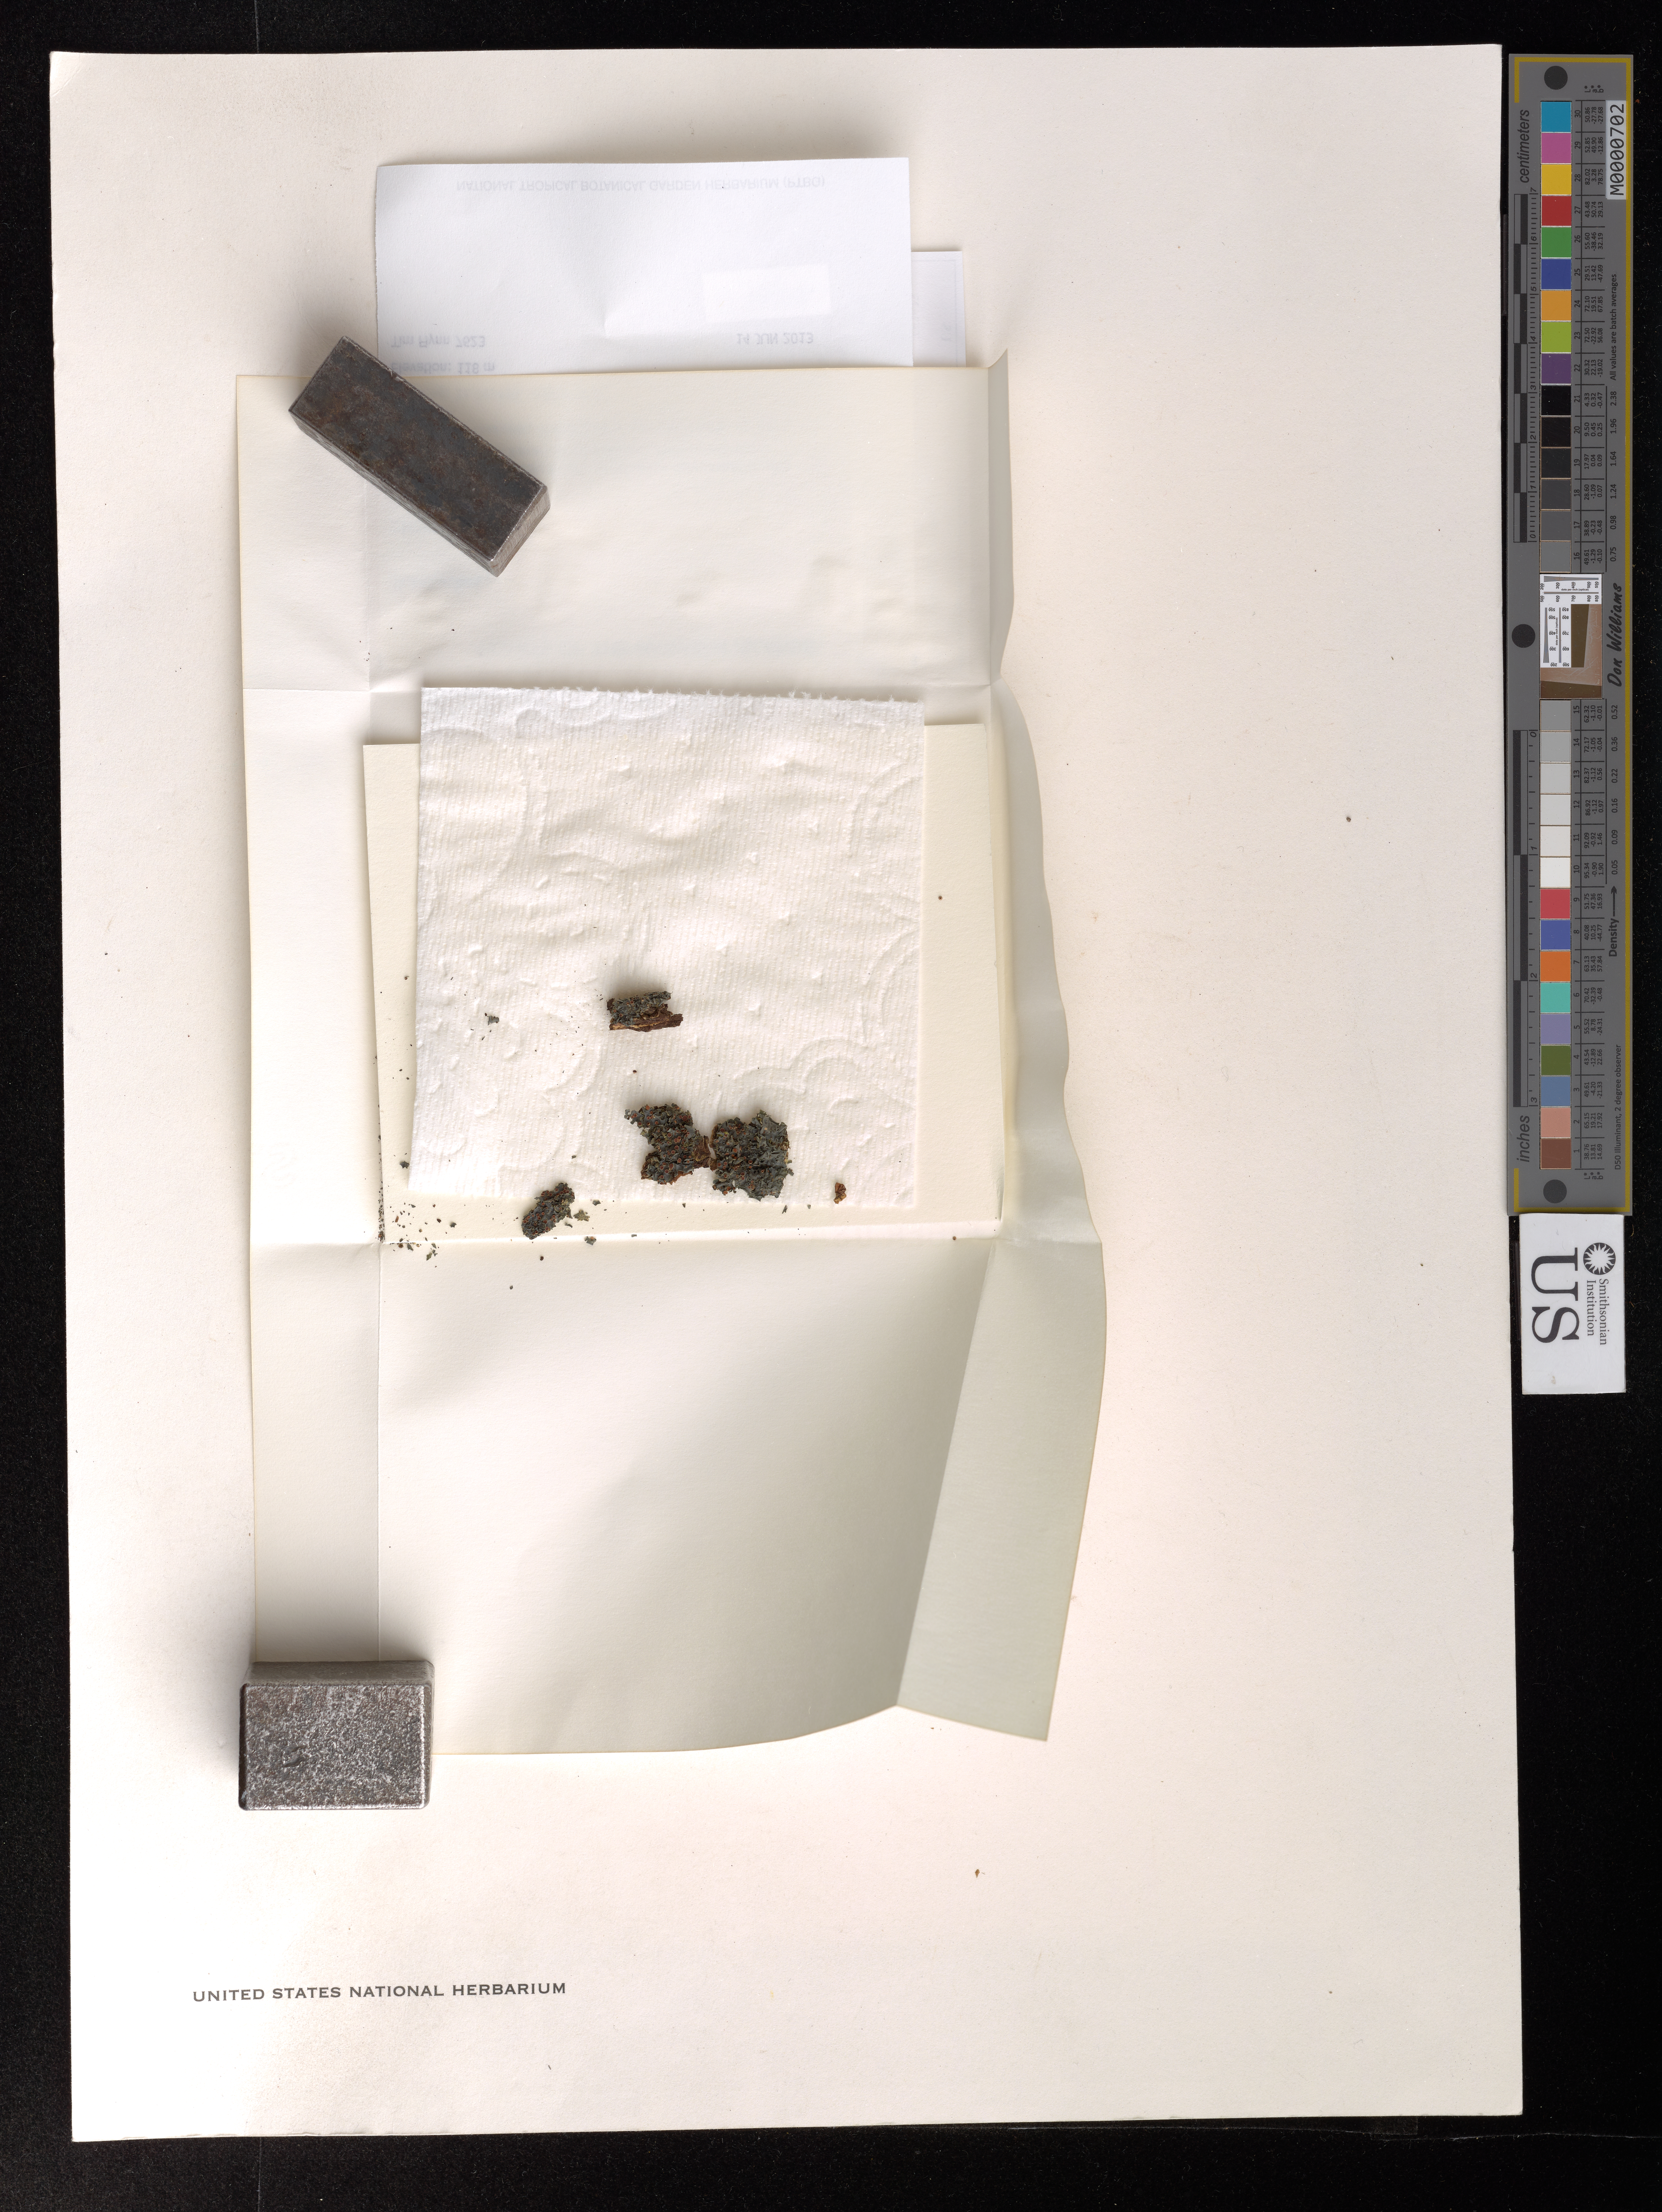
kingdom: Fungi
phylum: Ascomycota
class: Lecanoromycetes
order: Peltigerales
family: Collemataceae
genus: Leptogium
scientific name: Leptogium azureum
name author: (Sw. ex Ach.) Mont.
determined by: Smith, C. W.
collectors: T. Flynn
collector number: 7623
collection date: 2013-06-14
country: United States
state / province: Hawaii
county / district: Kauai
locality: Kauai Lihue District. Kauai Agro Forest Products LLC. Agroforestry demonstration plot along Hwy 50 E of Kauai Humane Society.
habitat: Planted tree plots.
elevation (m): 118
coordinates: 21.963493, -159.415436